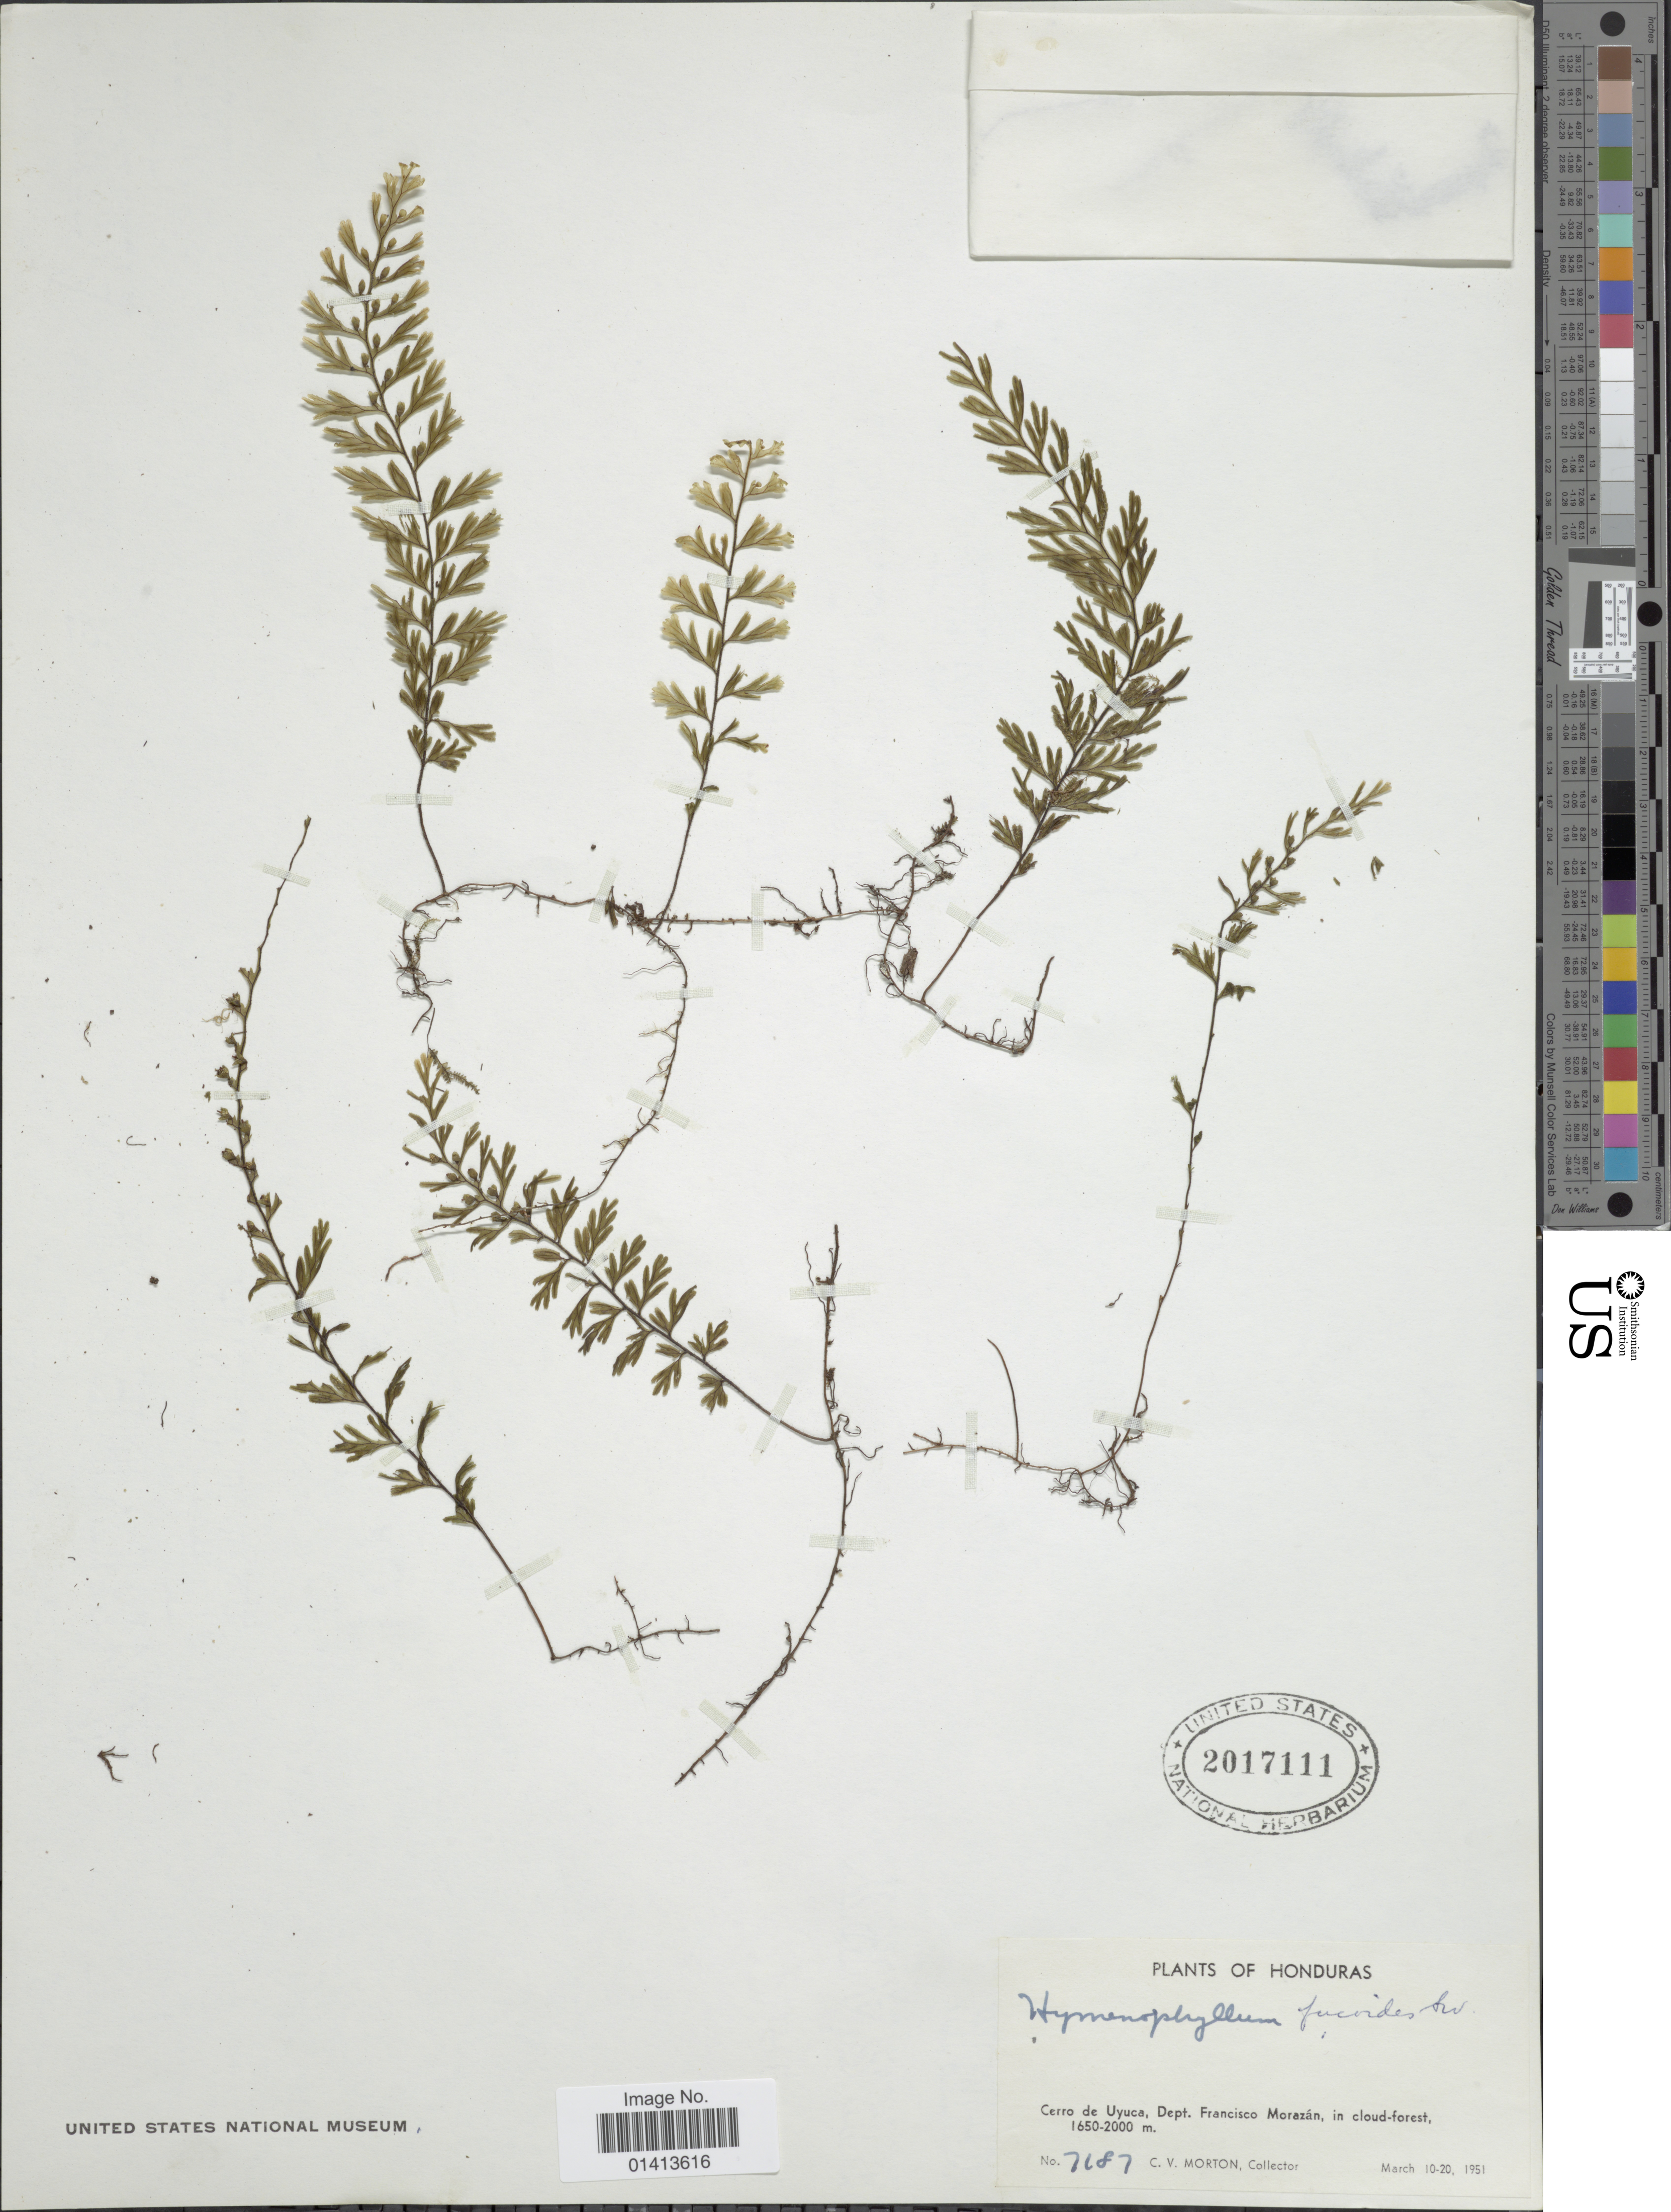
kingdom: Plantae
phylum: Tracheophyta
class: Polypodiopsida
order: Hymenophyllales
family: Hymenophyllaceae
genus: Hymenophyllum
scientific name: Hymenophyllum fucoides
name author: (Sw.) Sw.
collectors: C. V. Morton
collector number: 7187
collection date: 1951-03-10/1951-03-20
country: Honduras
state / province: Fco. Morazán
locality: Cerro de Uyuca, Dept Francisco Morazán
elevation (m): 1650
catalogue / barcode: US 2017111